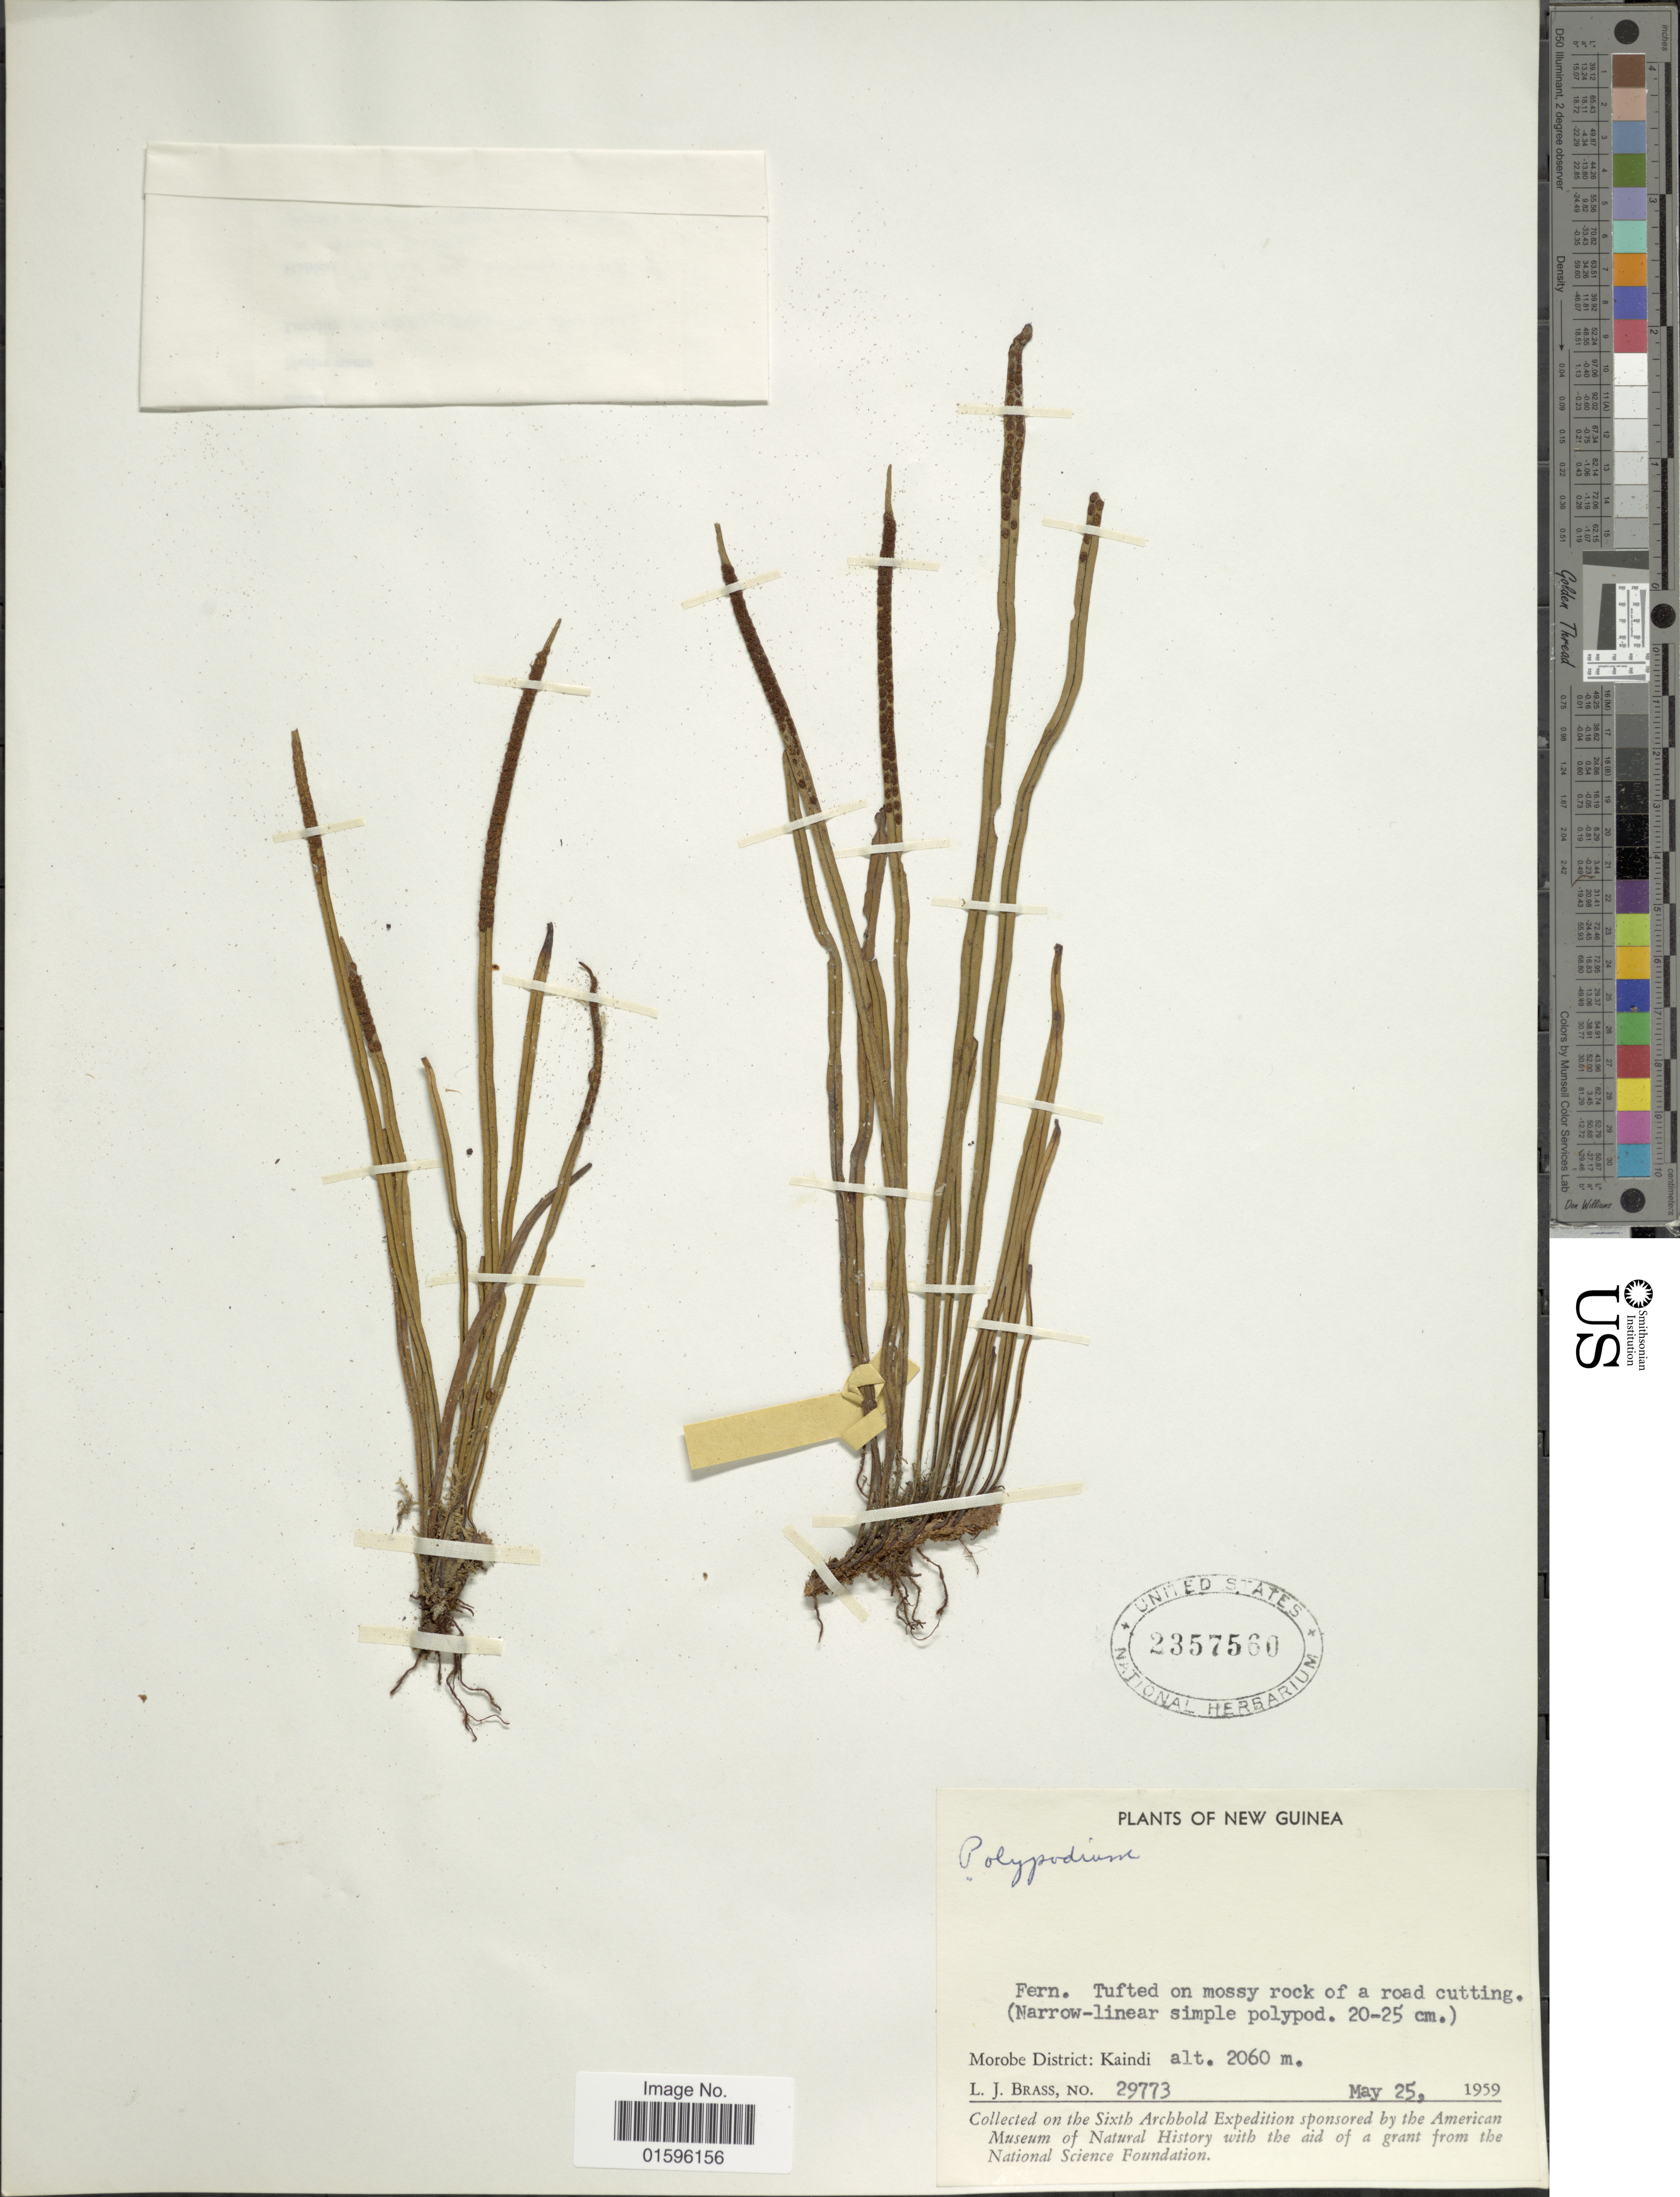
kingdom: Plantae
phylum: Tracheophyta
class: Polypodiopsida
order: Polypodiales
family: Polypodiaceae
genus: Polypodium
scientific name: Polypodium sp.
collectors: L. J. Brass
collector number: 29773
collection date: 1959-05-25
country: Papua New Guinea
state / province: Morobe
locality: New Guinea, Morobe District: Kaindi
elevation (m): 2060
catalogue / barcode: US 2357560